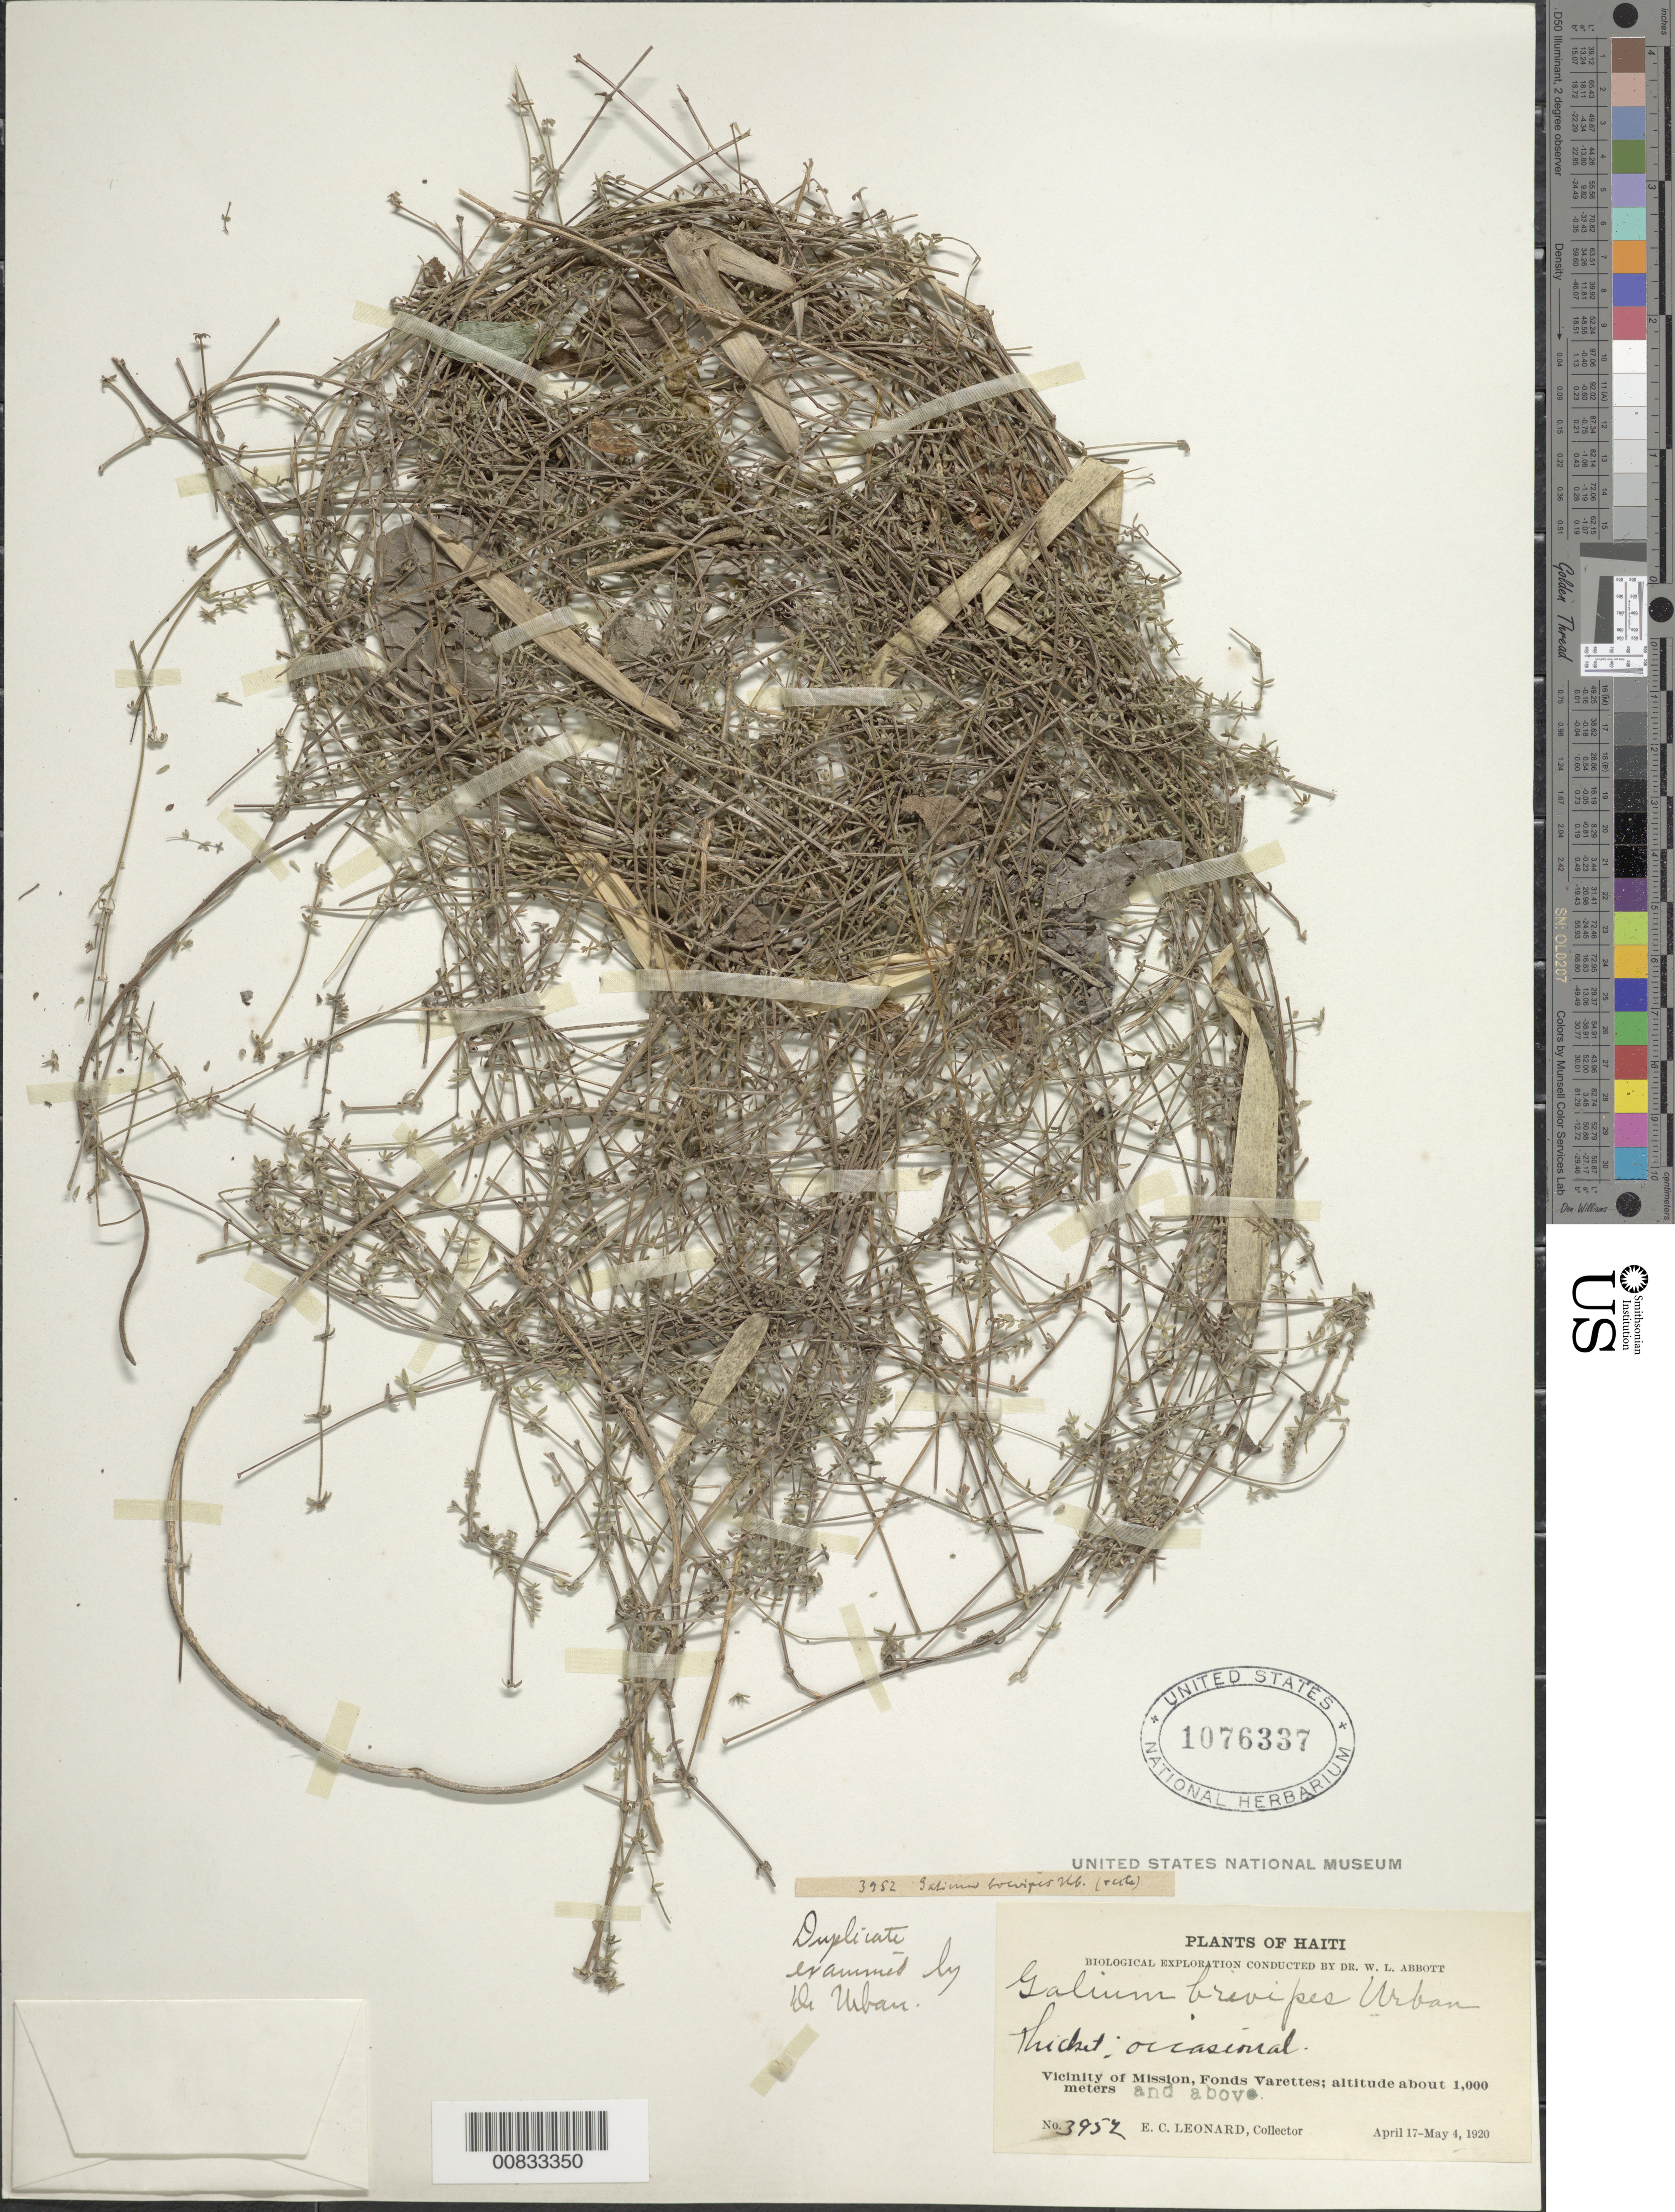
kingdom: Plantae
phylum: Tracheophyta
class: Magnoliopsida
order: Gentianales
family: Rubiaceae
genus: Galium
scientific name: Galium domingense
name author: Iltis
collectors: E. C. Leonard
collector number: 3952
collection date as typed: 17 Apr 1920 to 04 May 1920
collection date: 1920-04-17/1920-05-04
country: Haiti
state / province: Ouest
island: Hispaniola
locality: Vicinity of Mission, Fond Verrettes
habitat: Thicket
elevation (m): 1000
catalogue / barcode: US 1076337